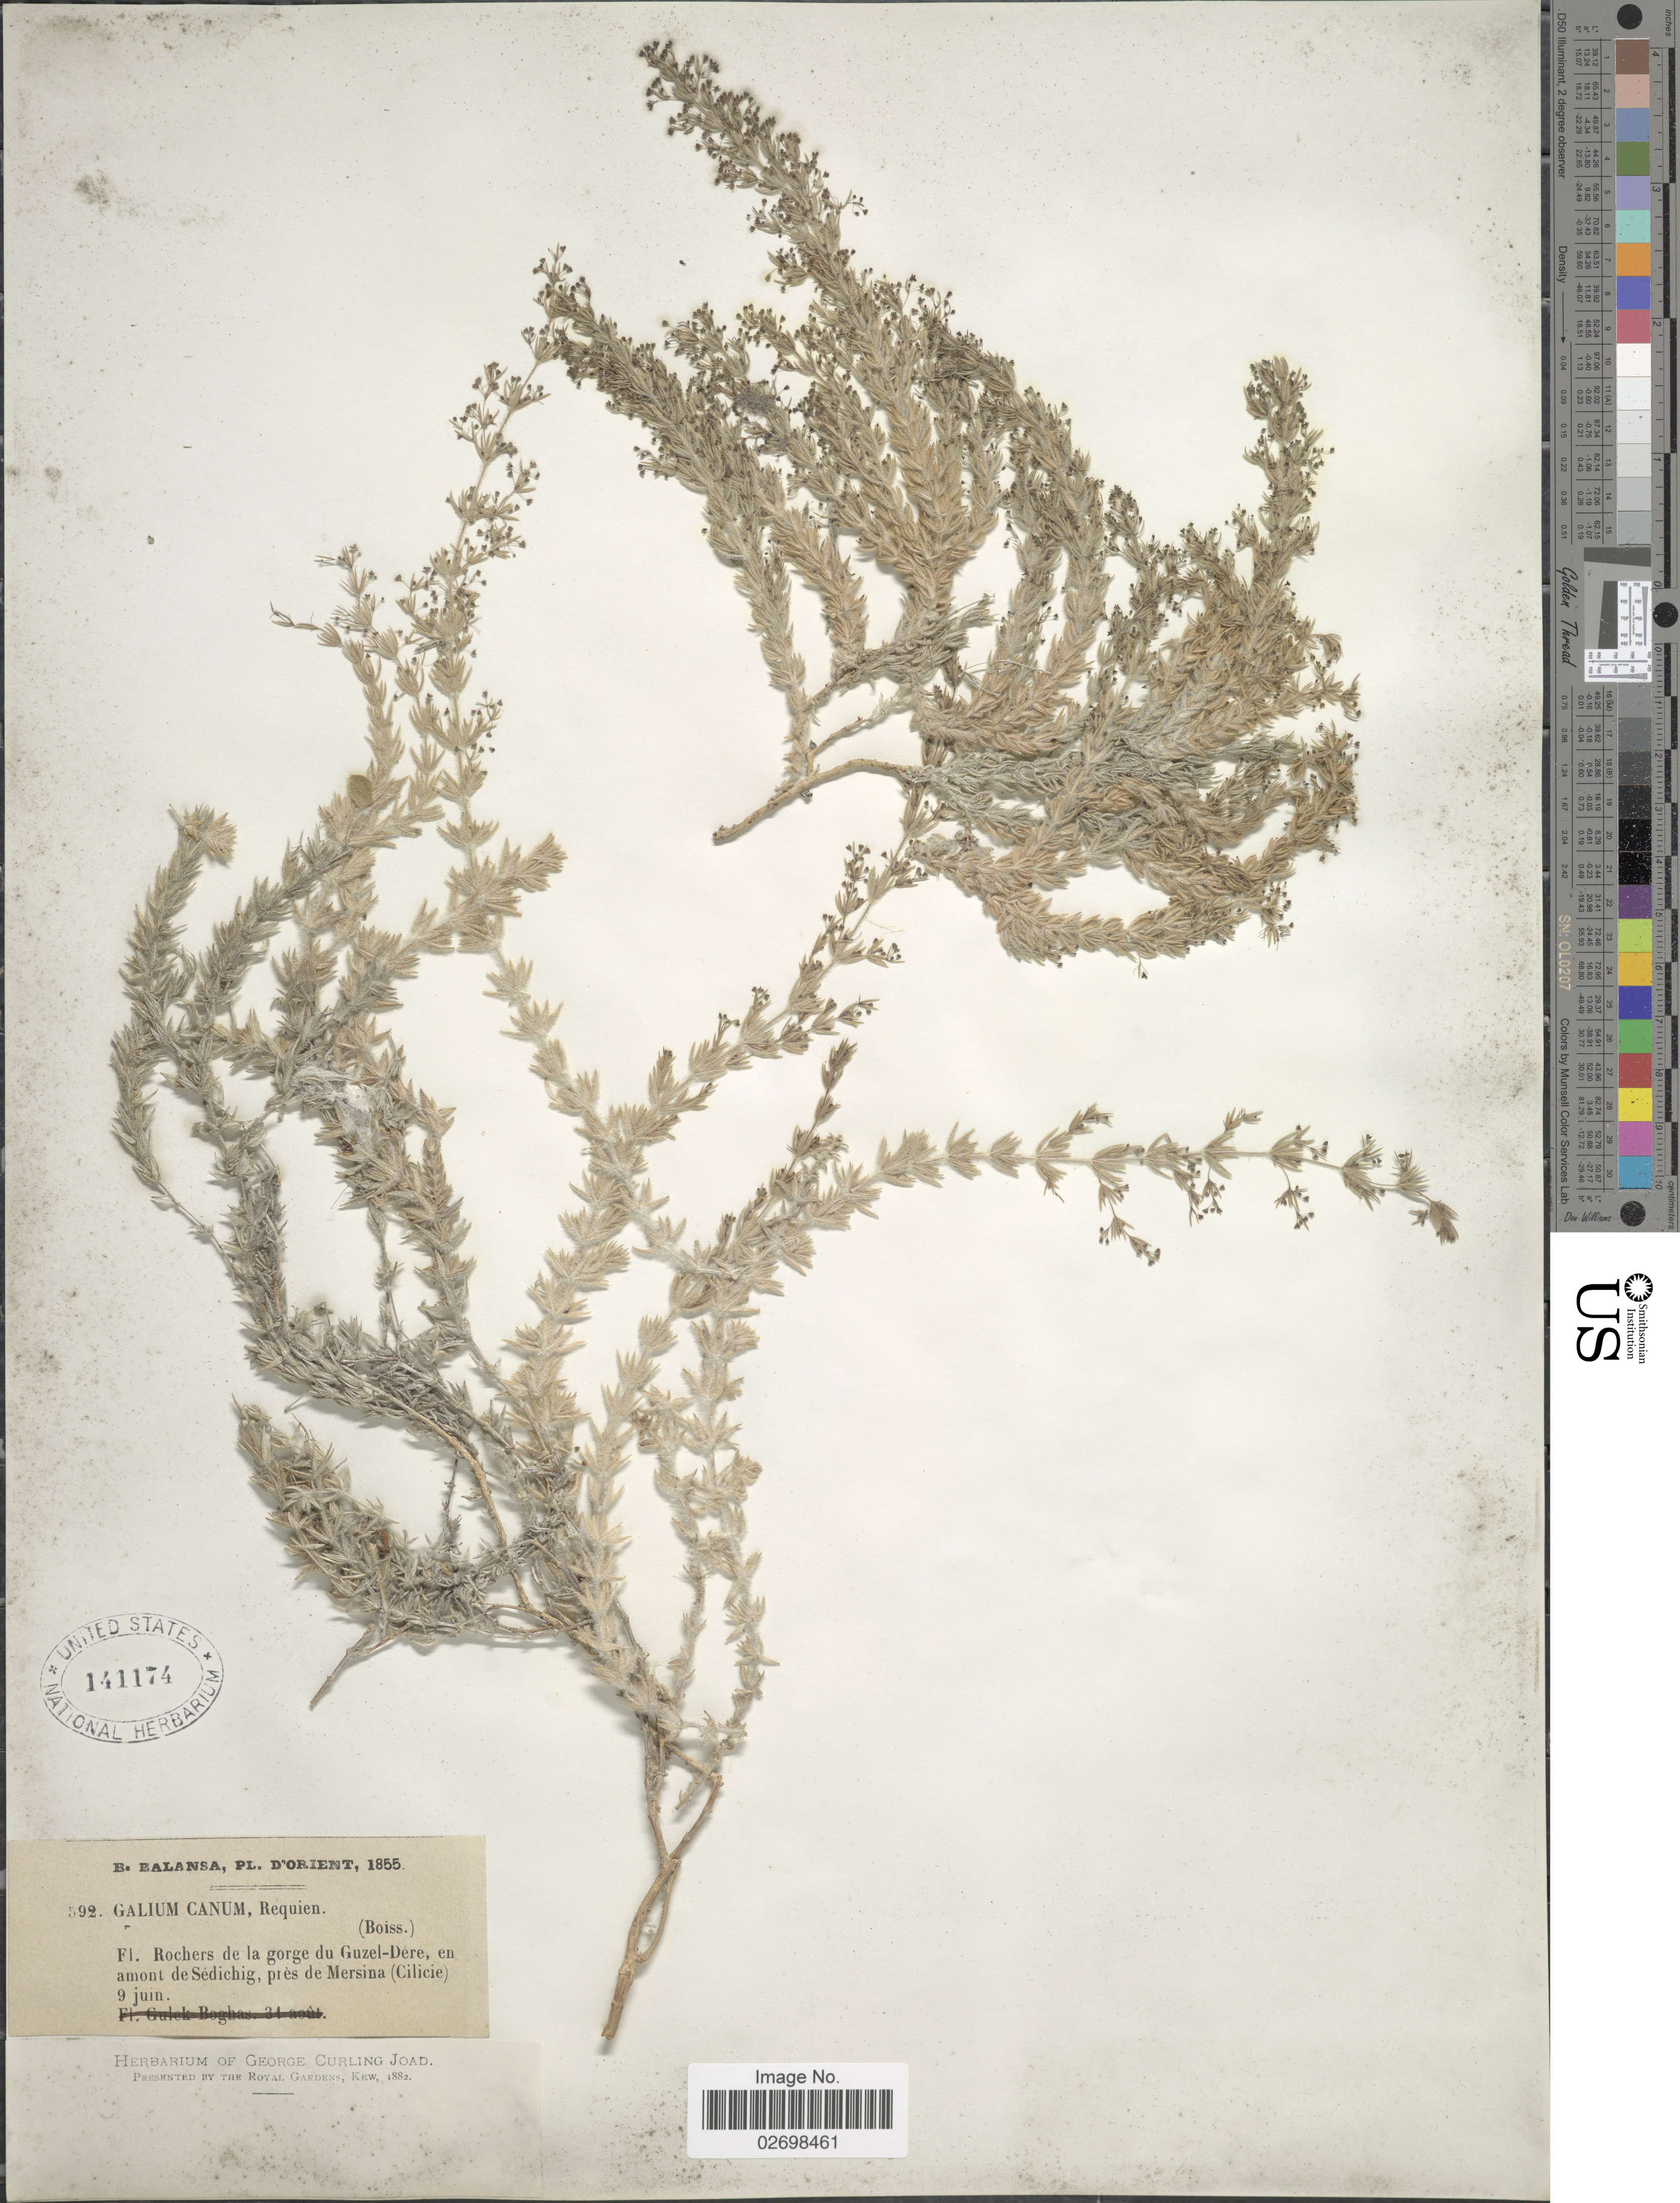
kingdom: Plantae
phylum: Tracheophyta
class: Magnoliopsida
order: Gentianales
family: Rubiaceae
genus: Galium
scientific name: Galium canum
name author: Req. ex DC.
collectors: B. Balansa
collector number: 592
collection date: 1855-06-09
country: Turkey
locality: D'Orient, rochers de la gorge du Guzel-Dere, en amont de Sedichig, pres de Mersina (Cilicie)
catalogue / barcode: US 141174